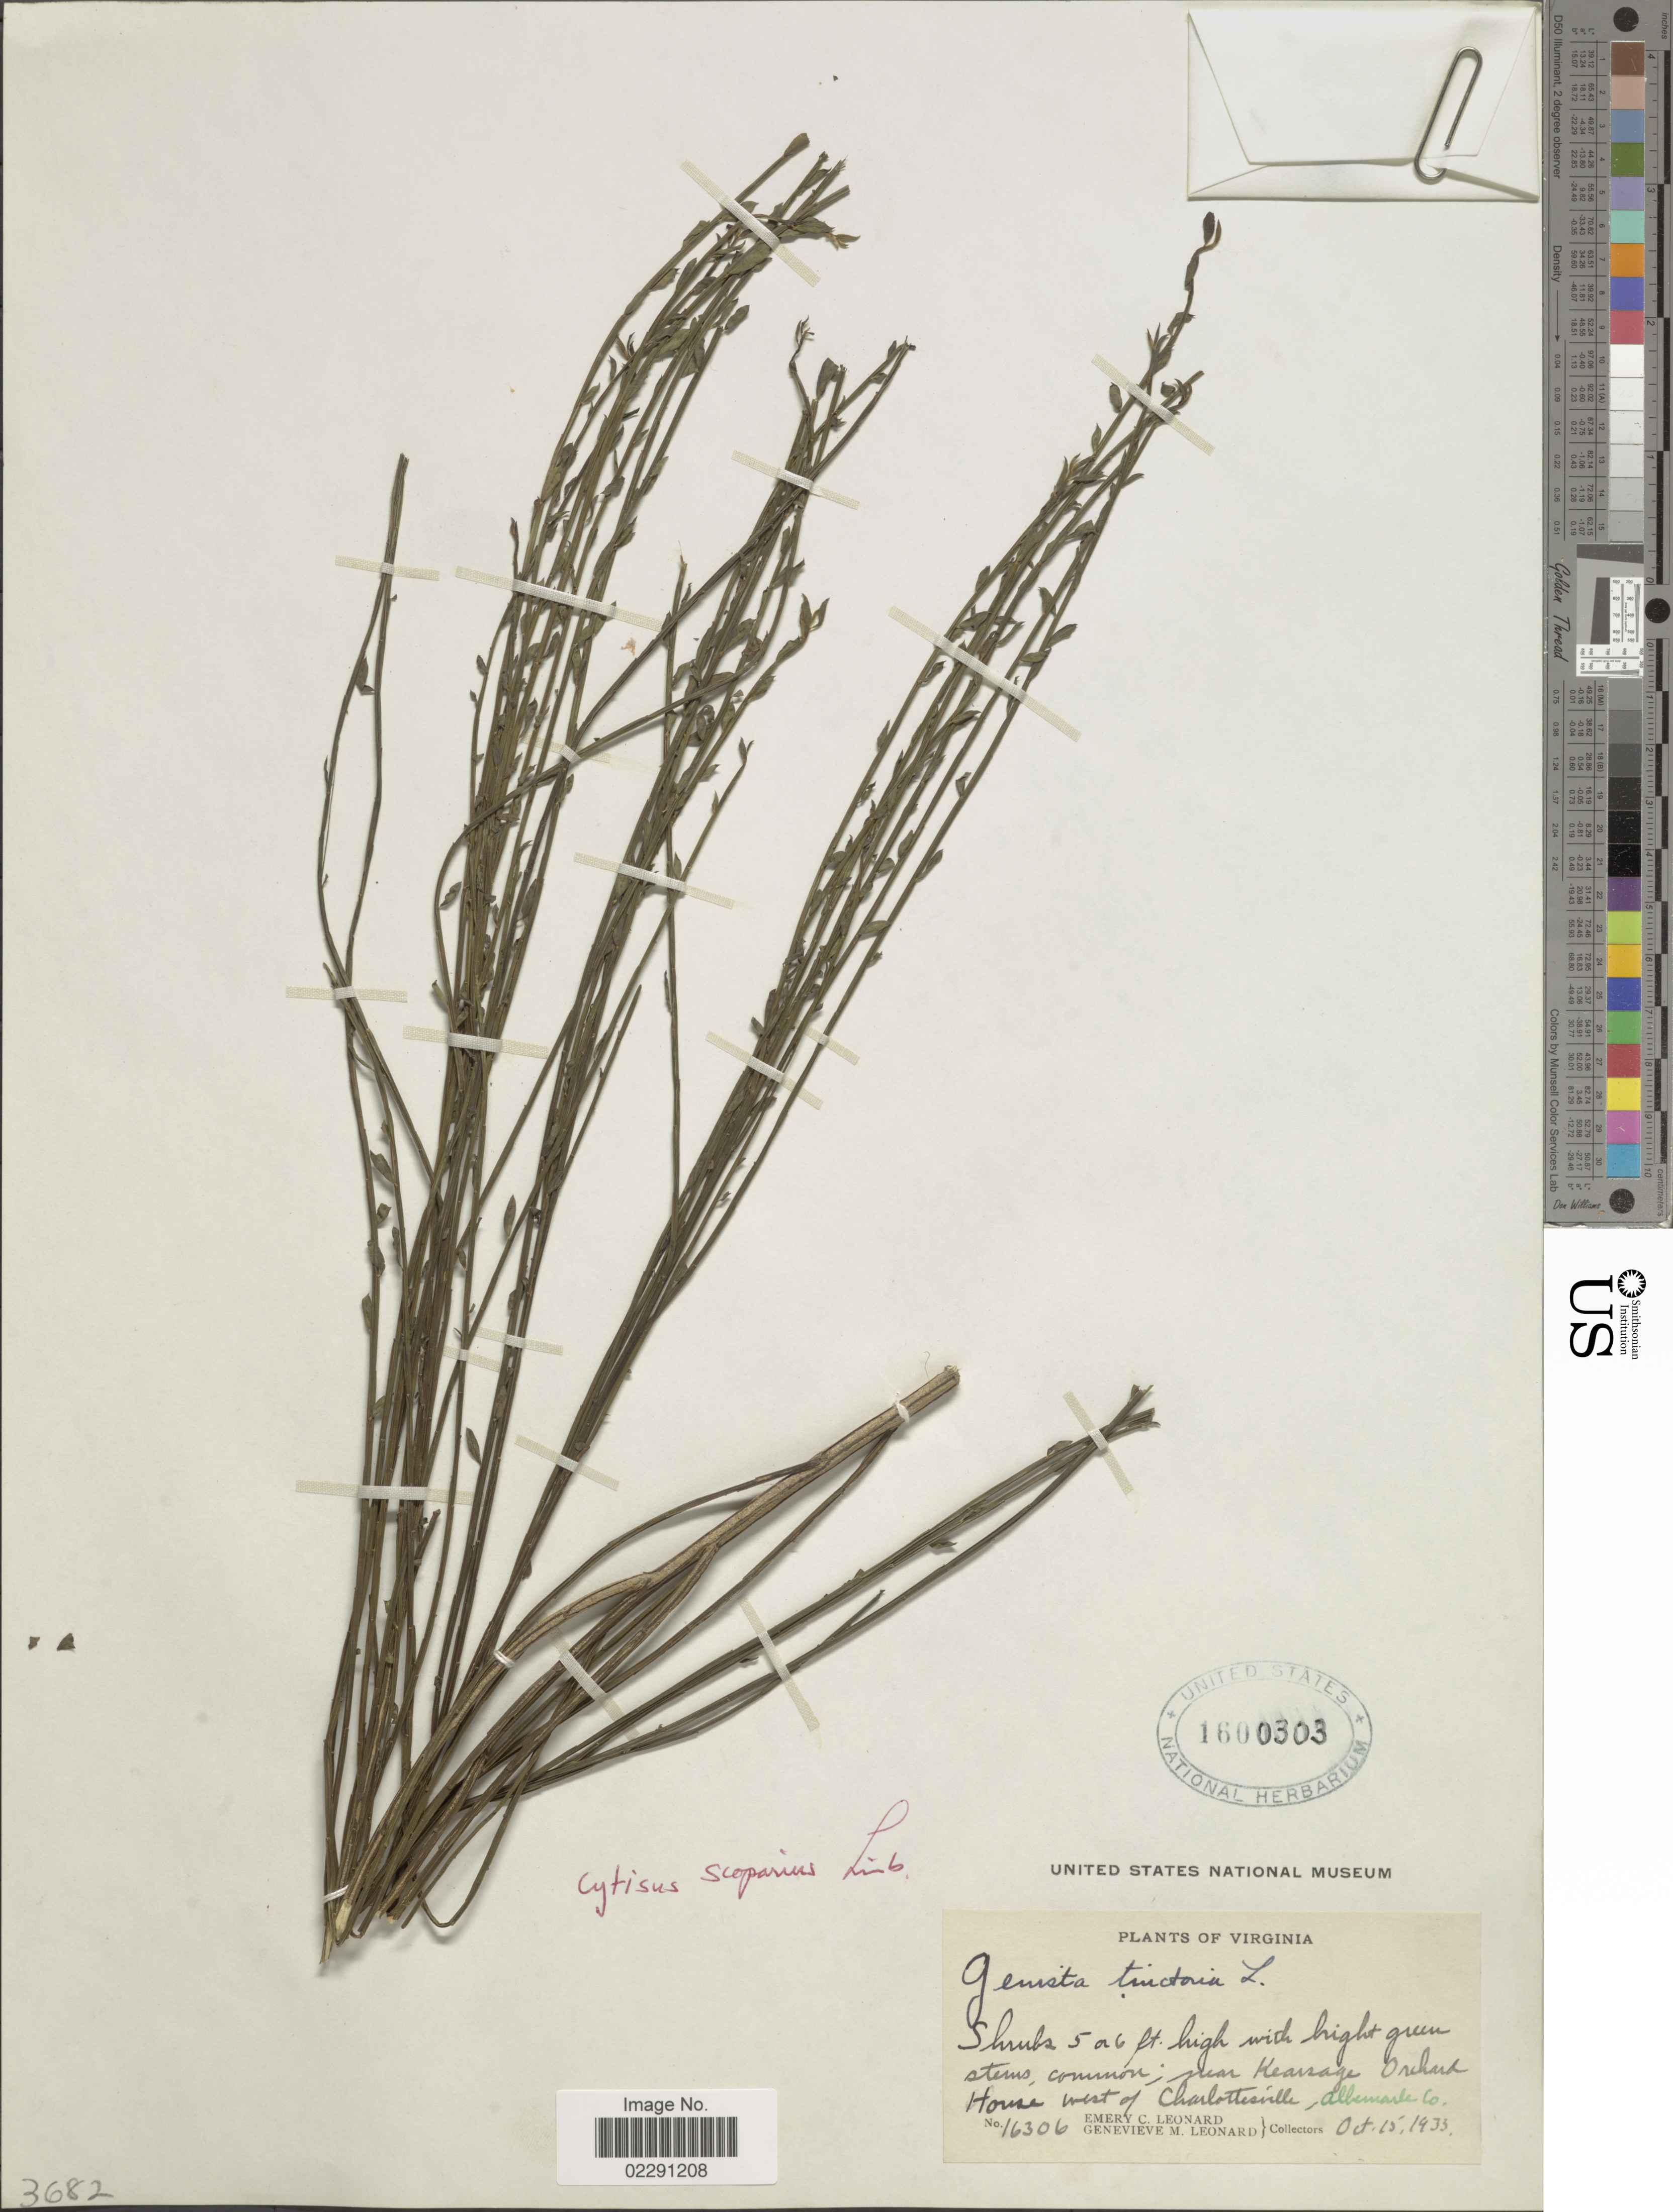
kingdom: Plantae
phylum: Tracheophyta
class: Magnoliopsida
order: Fabales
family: Fabaceae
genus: Cytisus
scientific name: Cytisus sp.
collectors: E. C. Leonard & G. M. Leonard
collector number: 16306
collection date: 1935-10-15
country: United States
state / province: Virginia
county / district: Albemarle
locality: Near Kearsage Orchard, House W of Charlottesville.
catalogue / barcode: US 1600303